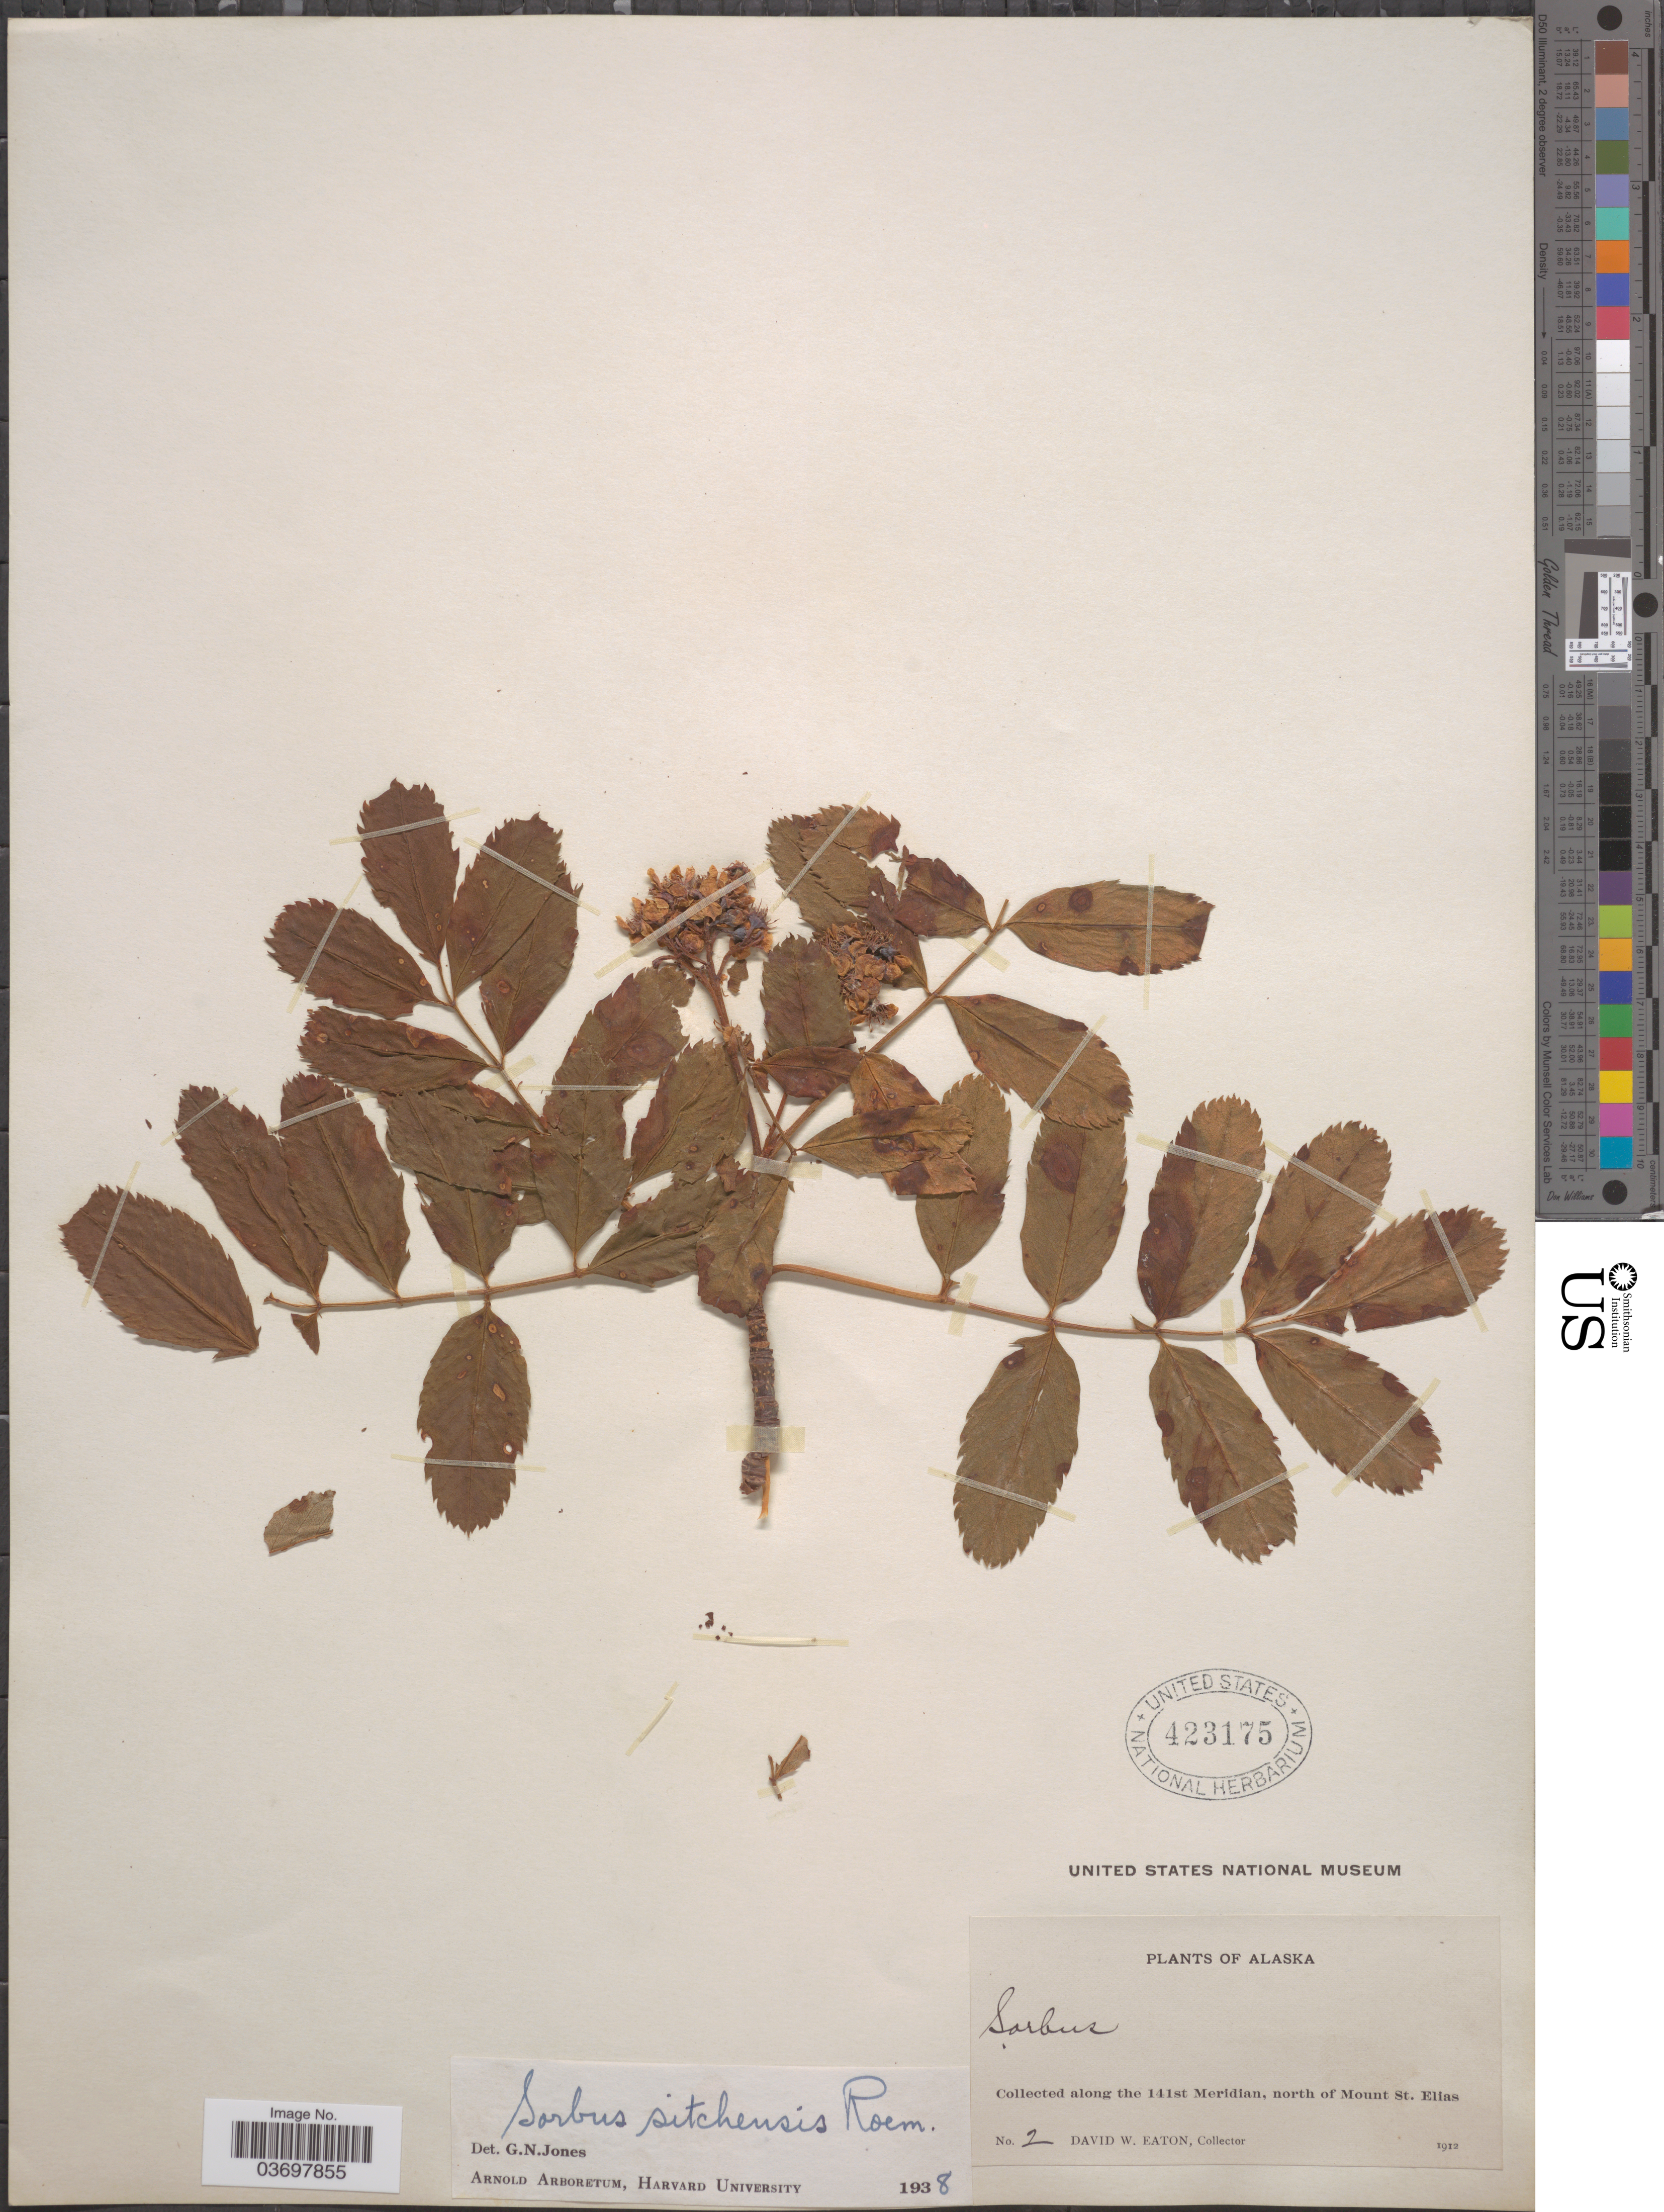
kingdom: Plantae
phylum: Tracheophyta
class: Magnoliopsida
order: Rosales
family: Rosaceae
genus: Sorbus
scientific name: Sorbus sitchensis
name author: M. Roem.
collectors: D. Eaton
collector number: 2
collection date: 1912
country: United States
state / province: Alaska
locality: Along the 141st Meridian, north of Mount St. Elias.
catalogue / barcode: US 423175